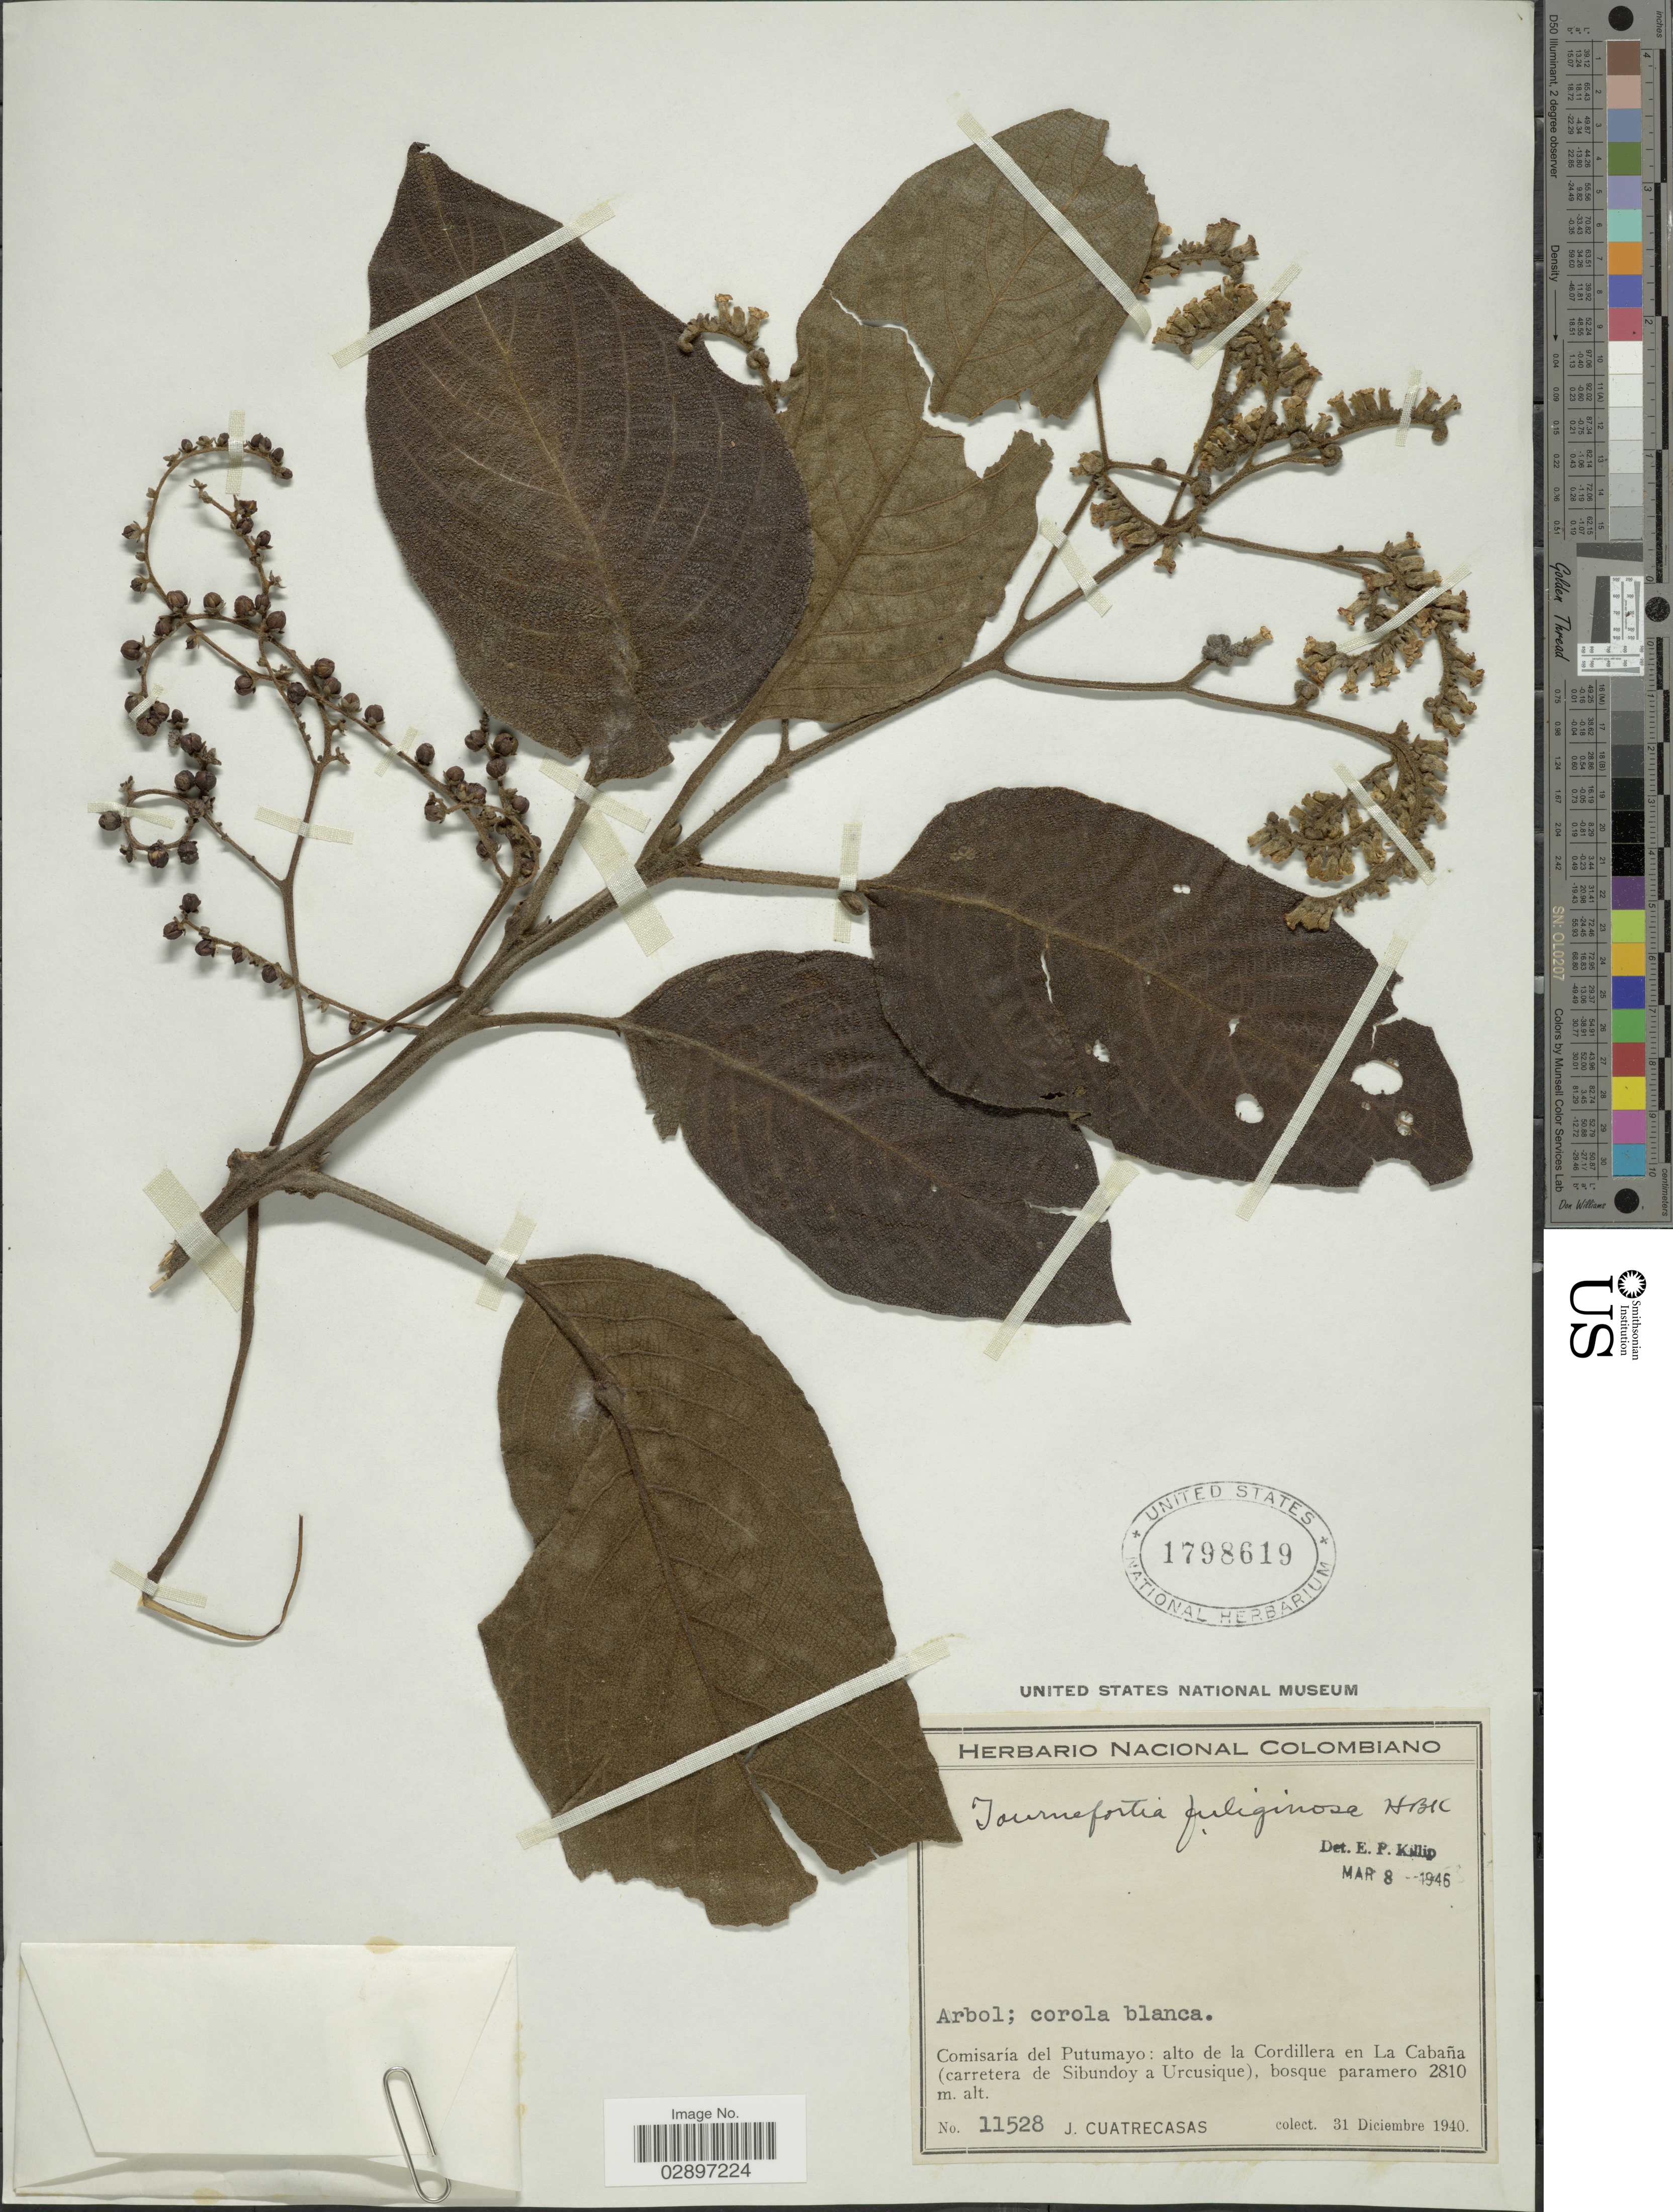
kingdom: Plantae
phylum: Tracheophyta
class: Magnoliopsida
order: Boraginales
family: Heliotropiaceae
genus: Tournefortia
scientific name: Tournefortia fuliginosa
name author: Kunth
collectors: J. Cuatrecasas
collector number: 11528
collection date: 1940-12-31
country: Colombia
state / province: Putumayo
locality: Comisaría del Putumayo: alto de la Cordillera en La Cabaña (carretera de Sibundoy a Urcusique).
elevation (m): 2810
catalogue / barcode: US 1798619